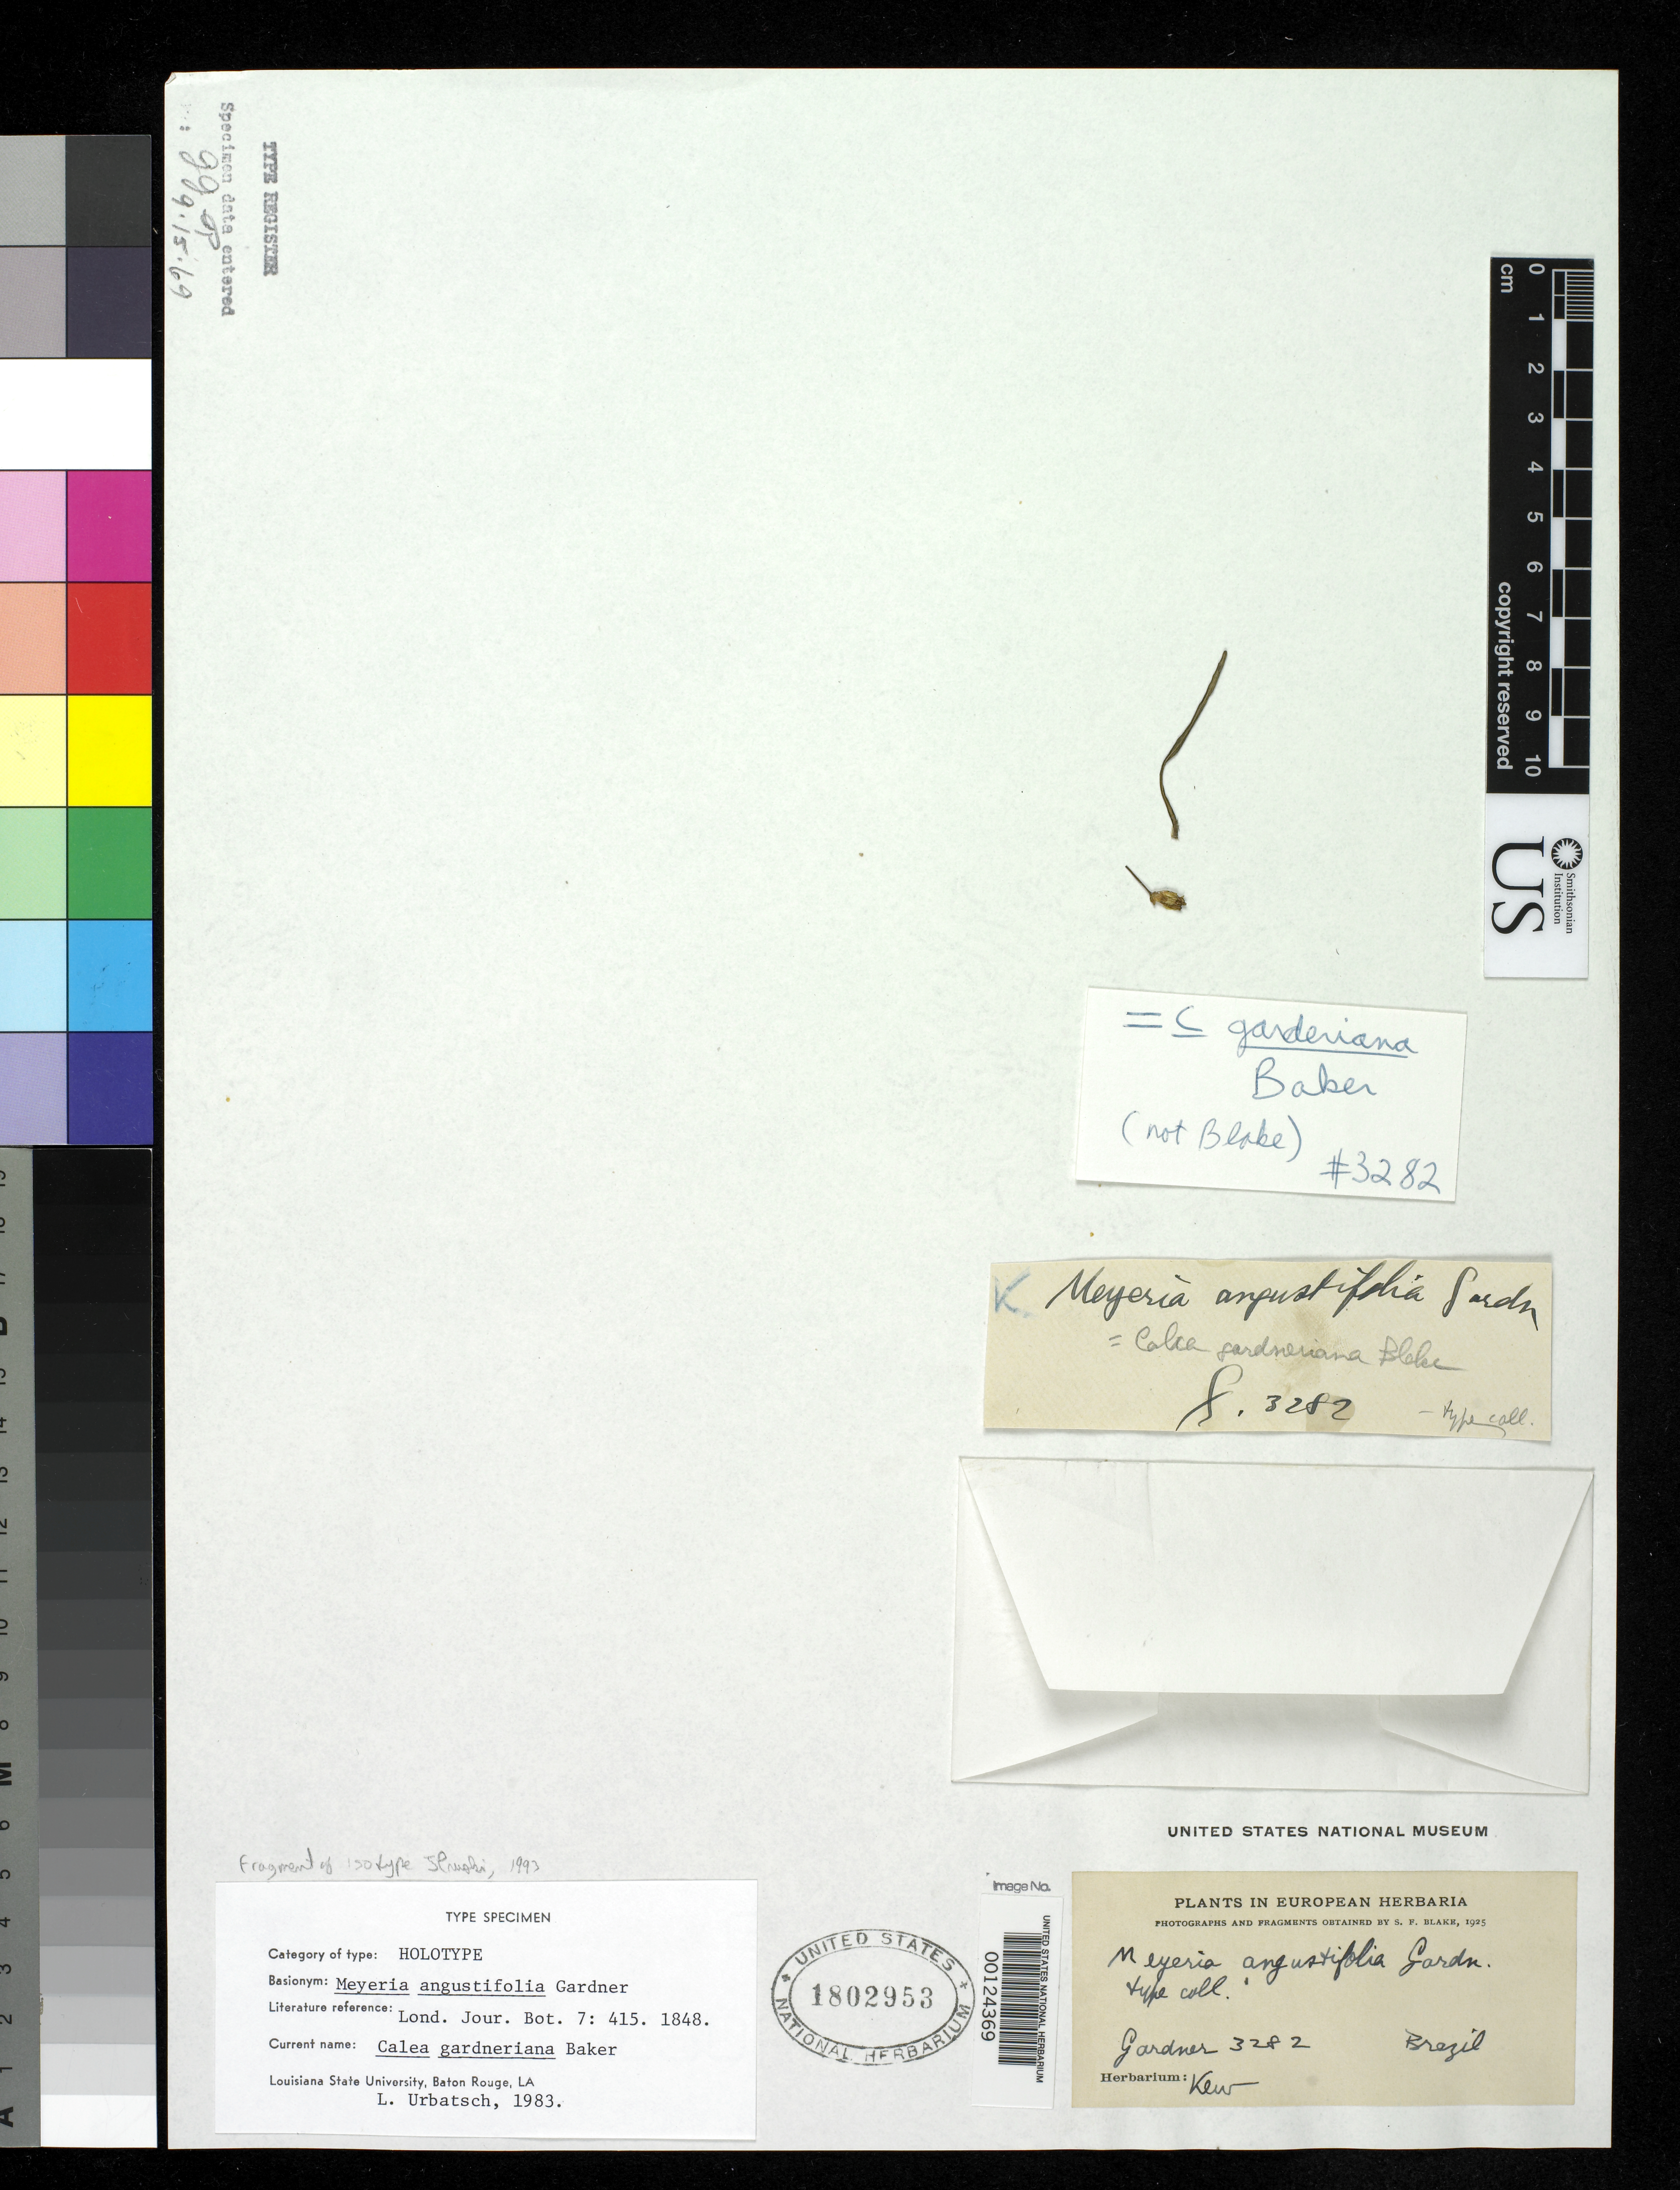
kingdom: Plantae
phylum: Tracheophyta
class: Magnoliopsida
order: Asterales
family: Asteraceae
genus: Meyeria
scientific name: Meyeria angustifolia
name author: Gardner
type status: Type Fragment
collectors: G. Gardner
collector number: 3282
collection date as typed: Apr 1840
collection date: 1840-04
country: Brazil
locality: Near Villa de Natividade.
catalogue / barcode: US 1802953